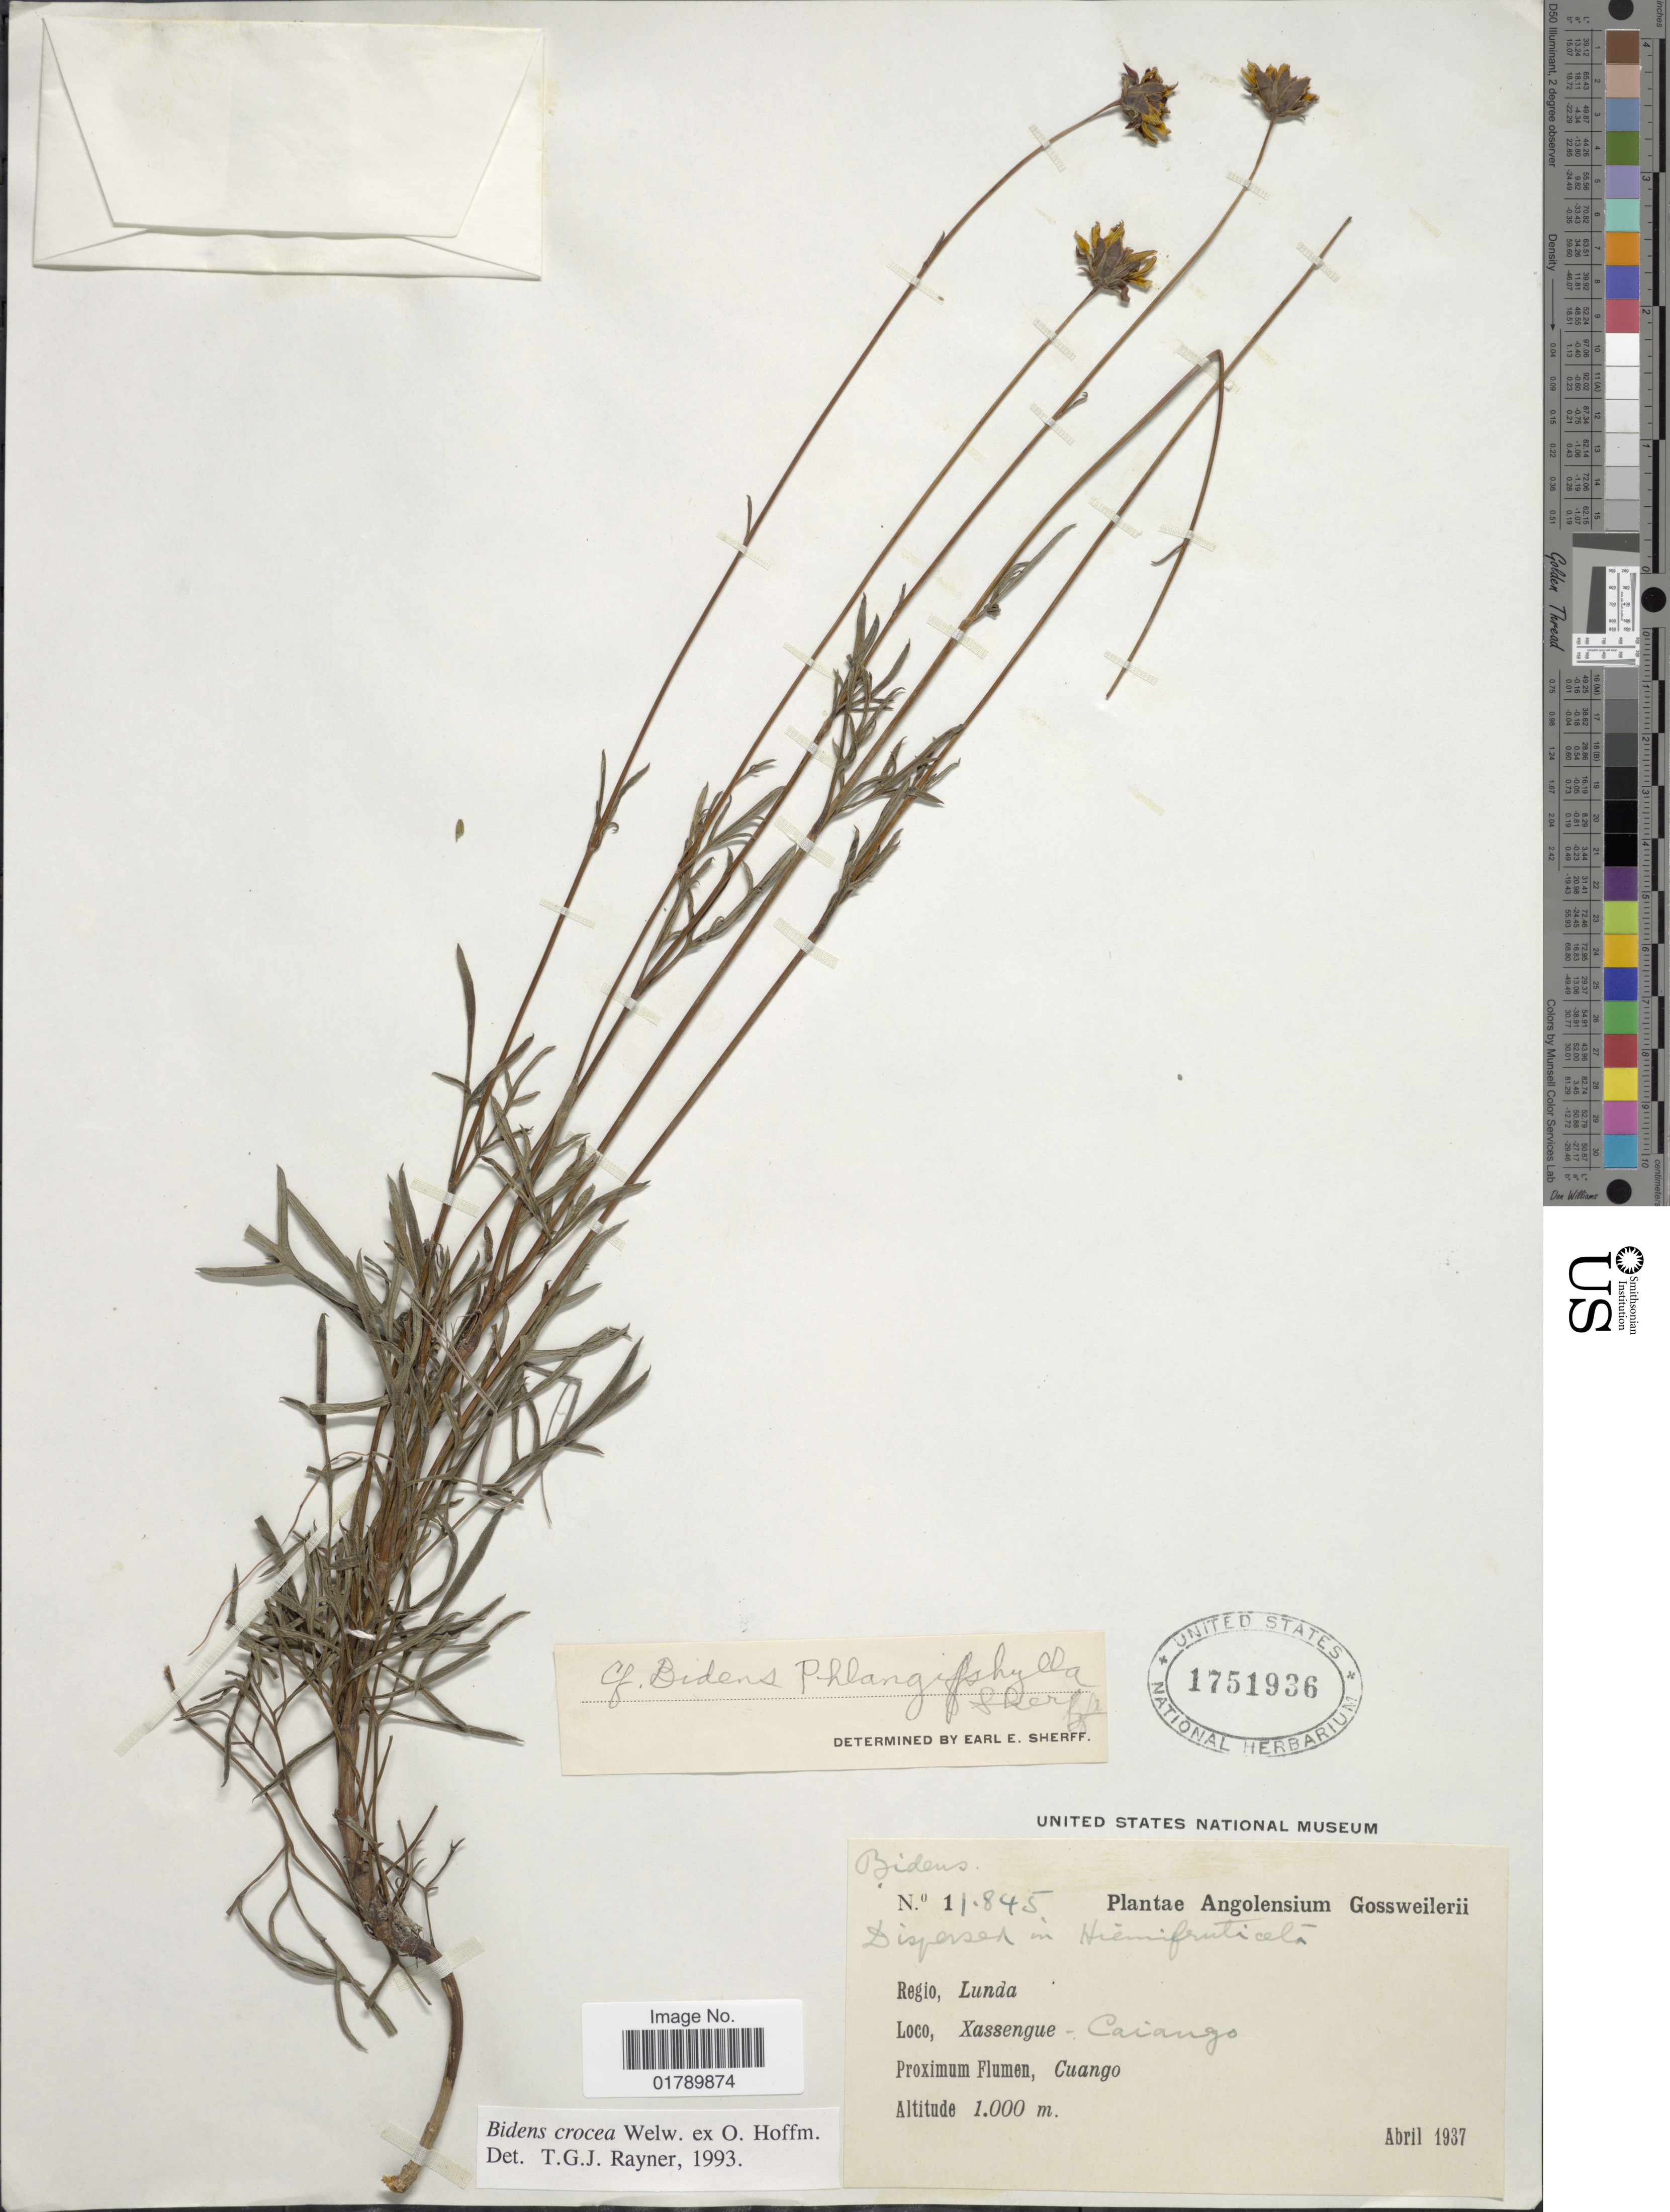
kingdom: Plantae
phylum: Tracheophyta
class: Magnoliopsida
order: Asterales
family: Asteraceae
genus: Bidens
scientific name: Bidens crocea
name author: Welw. ex O. Hoffm.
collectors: Gossweiler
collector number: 1845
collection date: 1937-04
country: Angola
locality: Regio, Lunda. Xassengue- Cariango. Proximum Flumen, Cuango.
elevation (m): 1000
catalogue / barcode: US 1751936